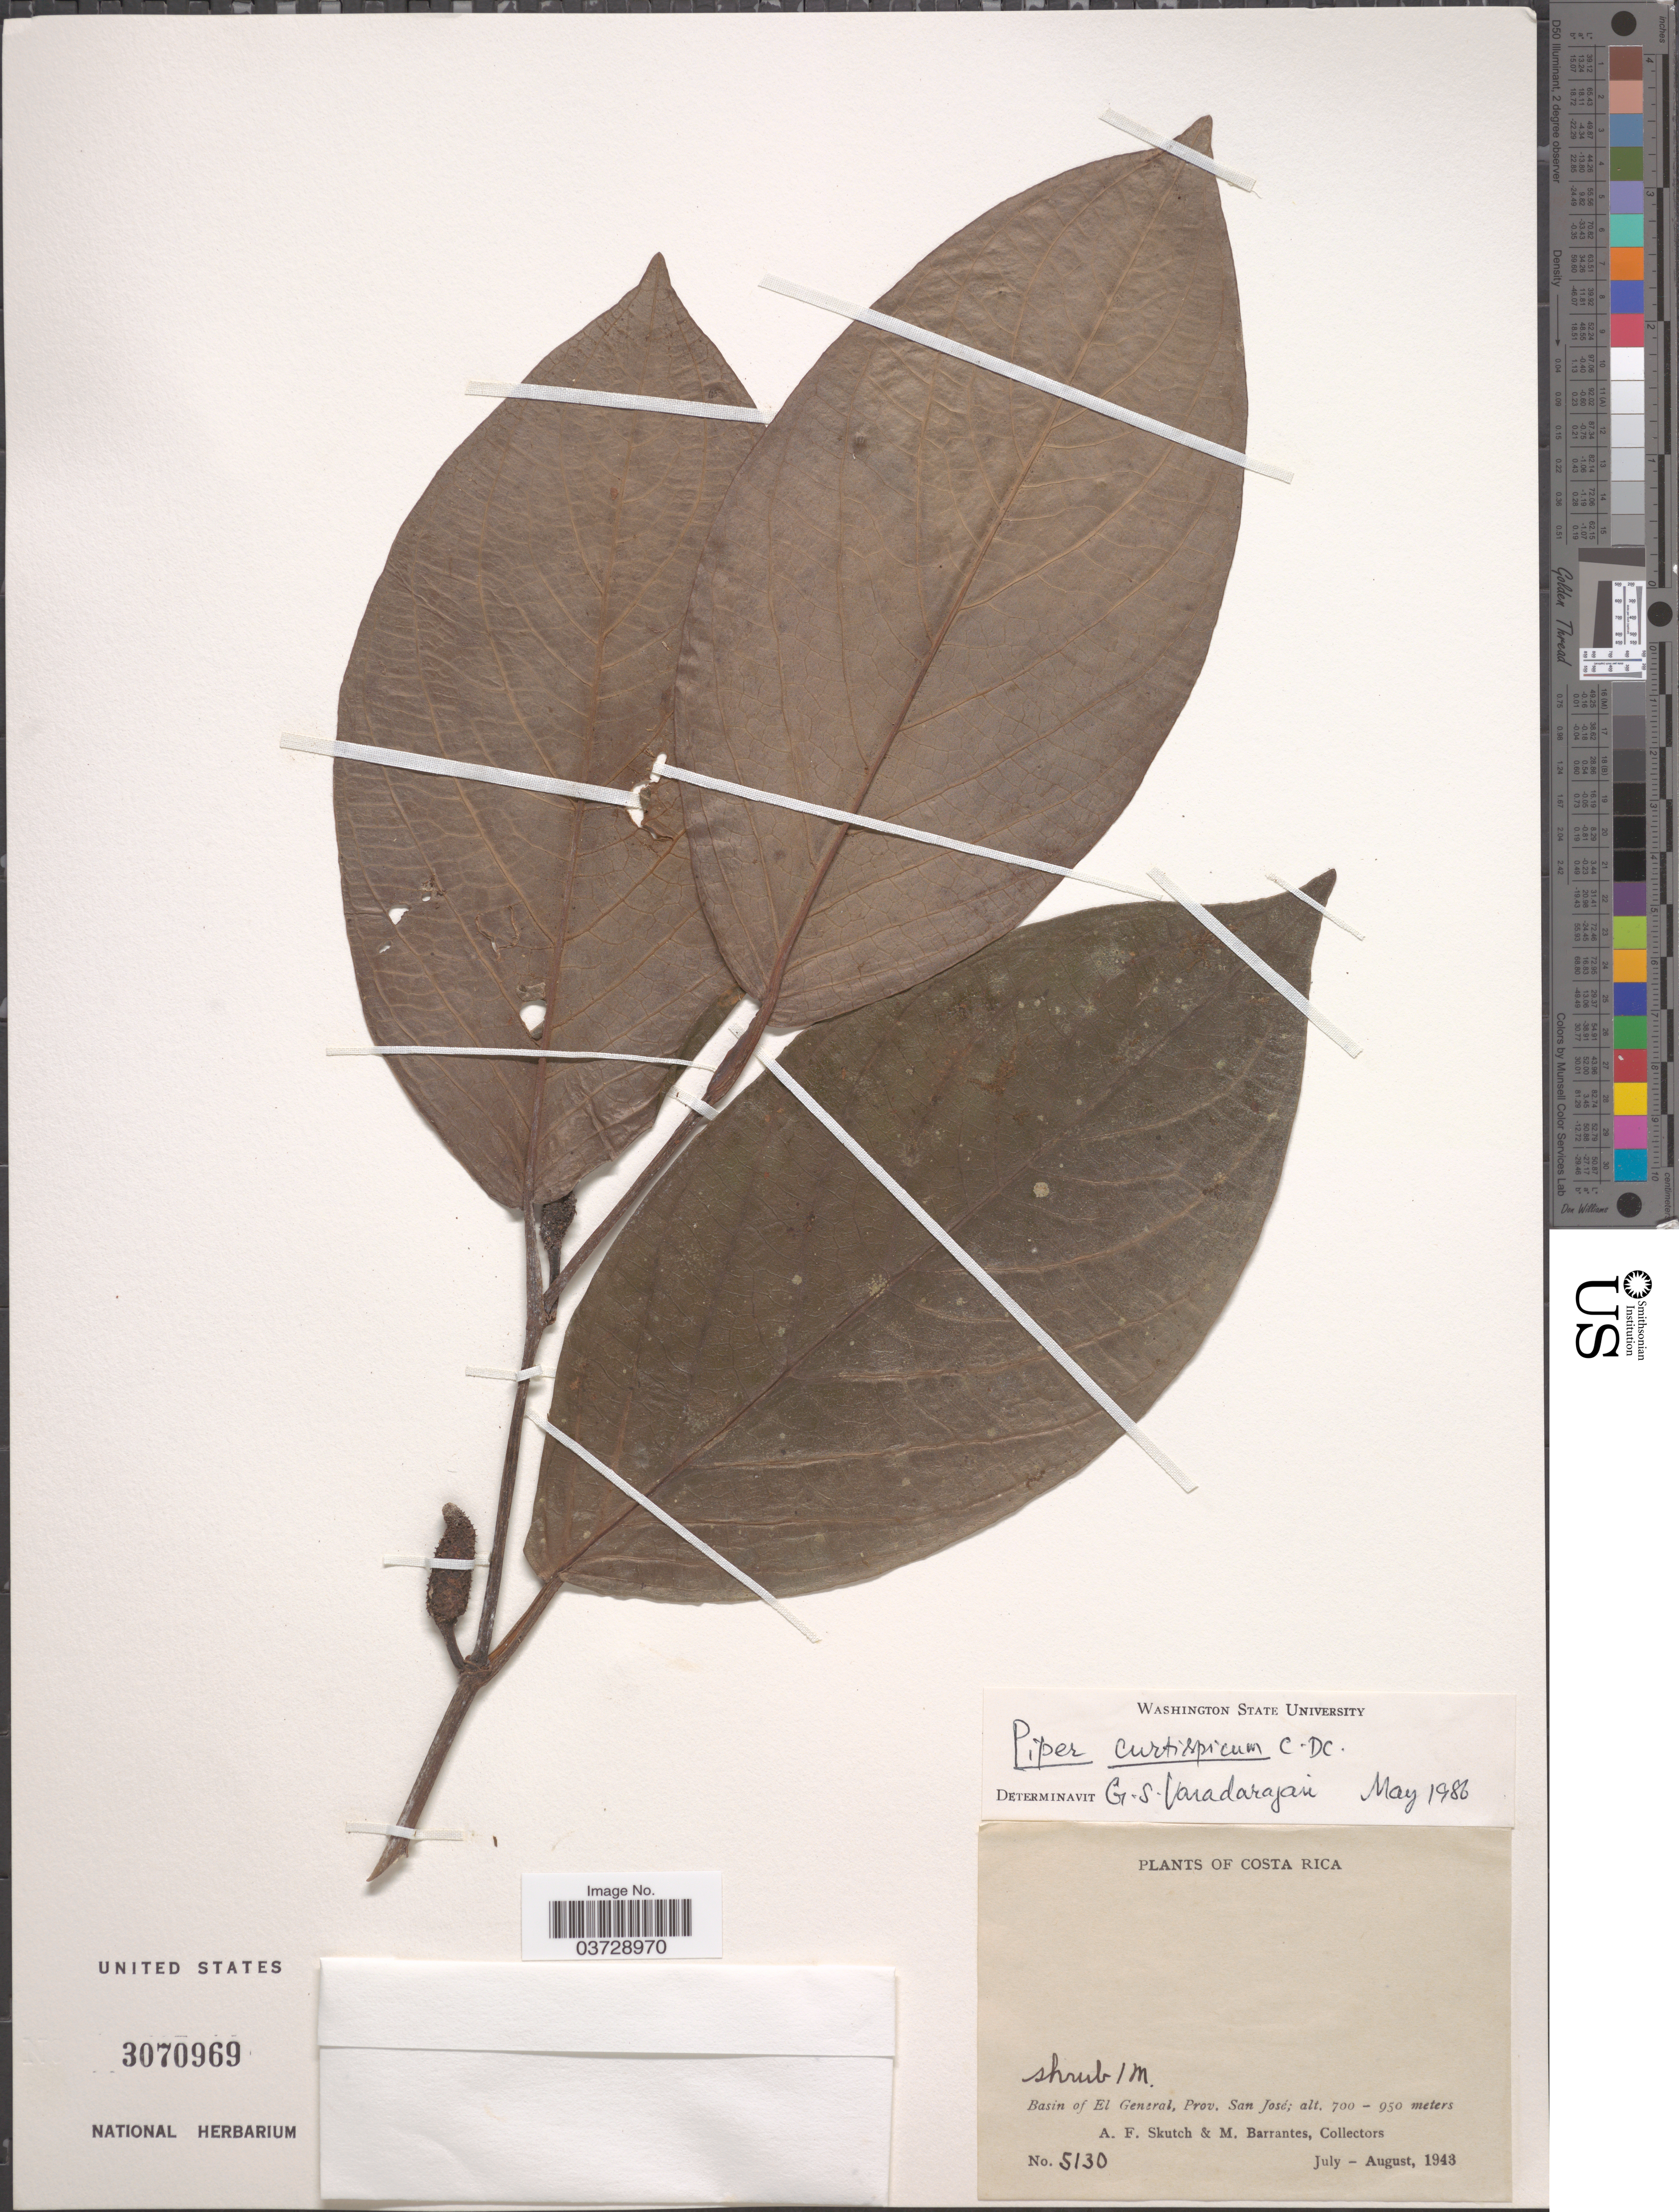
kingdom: Plantae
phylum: Tracheophyta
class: Magnoliopsida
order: Piperales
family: Piperaceae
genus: Piper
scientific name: Piper curtispicum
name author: C. DC. in Pittier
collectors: A. F. Skutch & M. Barrantes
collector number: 5130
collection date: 1943-07/1973-08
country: Costa Rica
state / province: San José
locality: Basin of El General.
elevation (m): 700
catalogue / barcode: US 3070969